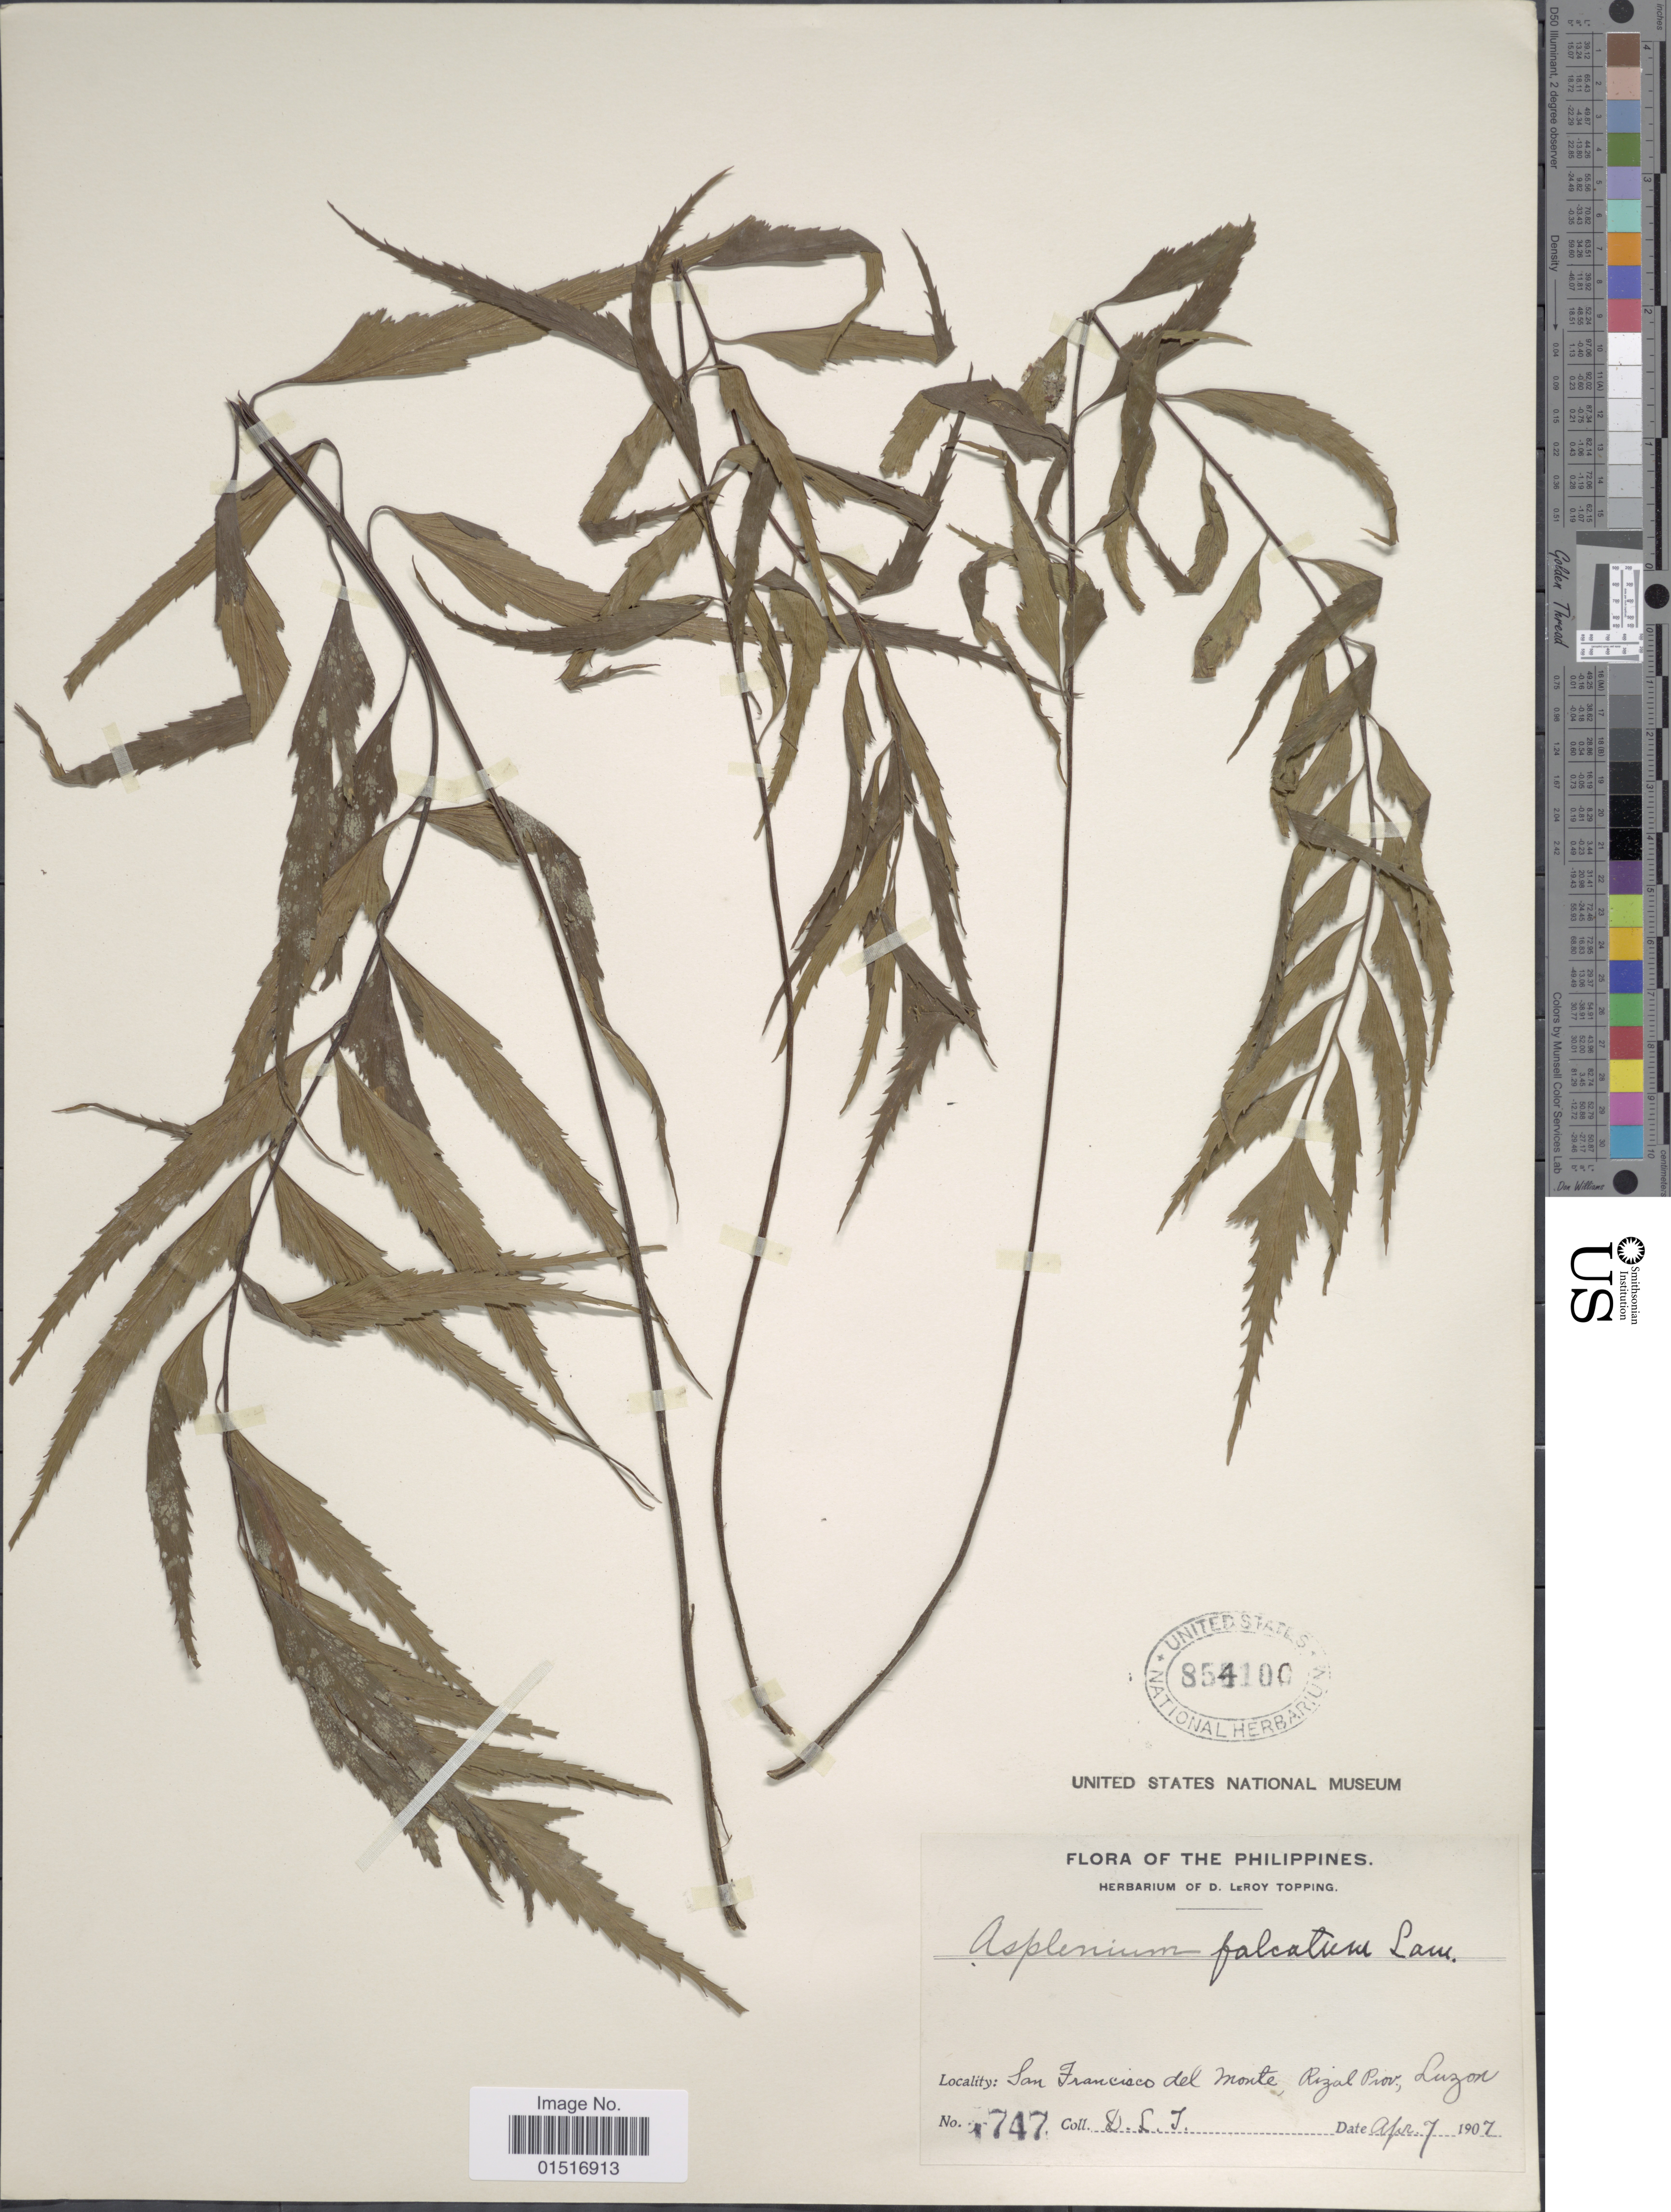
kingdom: Plantae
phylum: Tracheophyta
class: Polypodiopsida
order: Polypodiales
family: Aspleniaceae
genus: Asplenium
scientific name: Asplenium polyodon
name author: G. Forst.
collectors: D. L. Topping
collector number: !747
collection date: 1907-04-07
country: Philippines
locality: San Francisco del Monte, Rizal Prov. Luzon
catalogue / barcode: US 854100